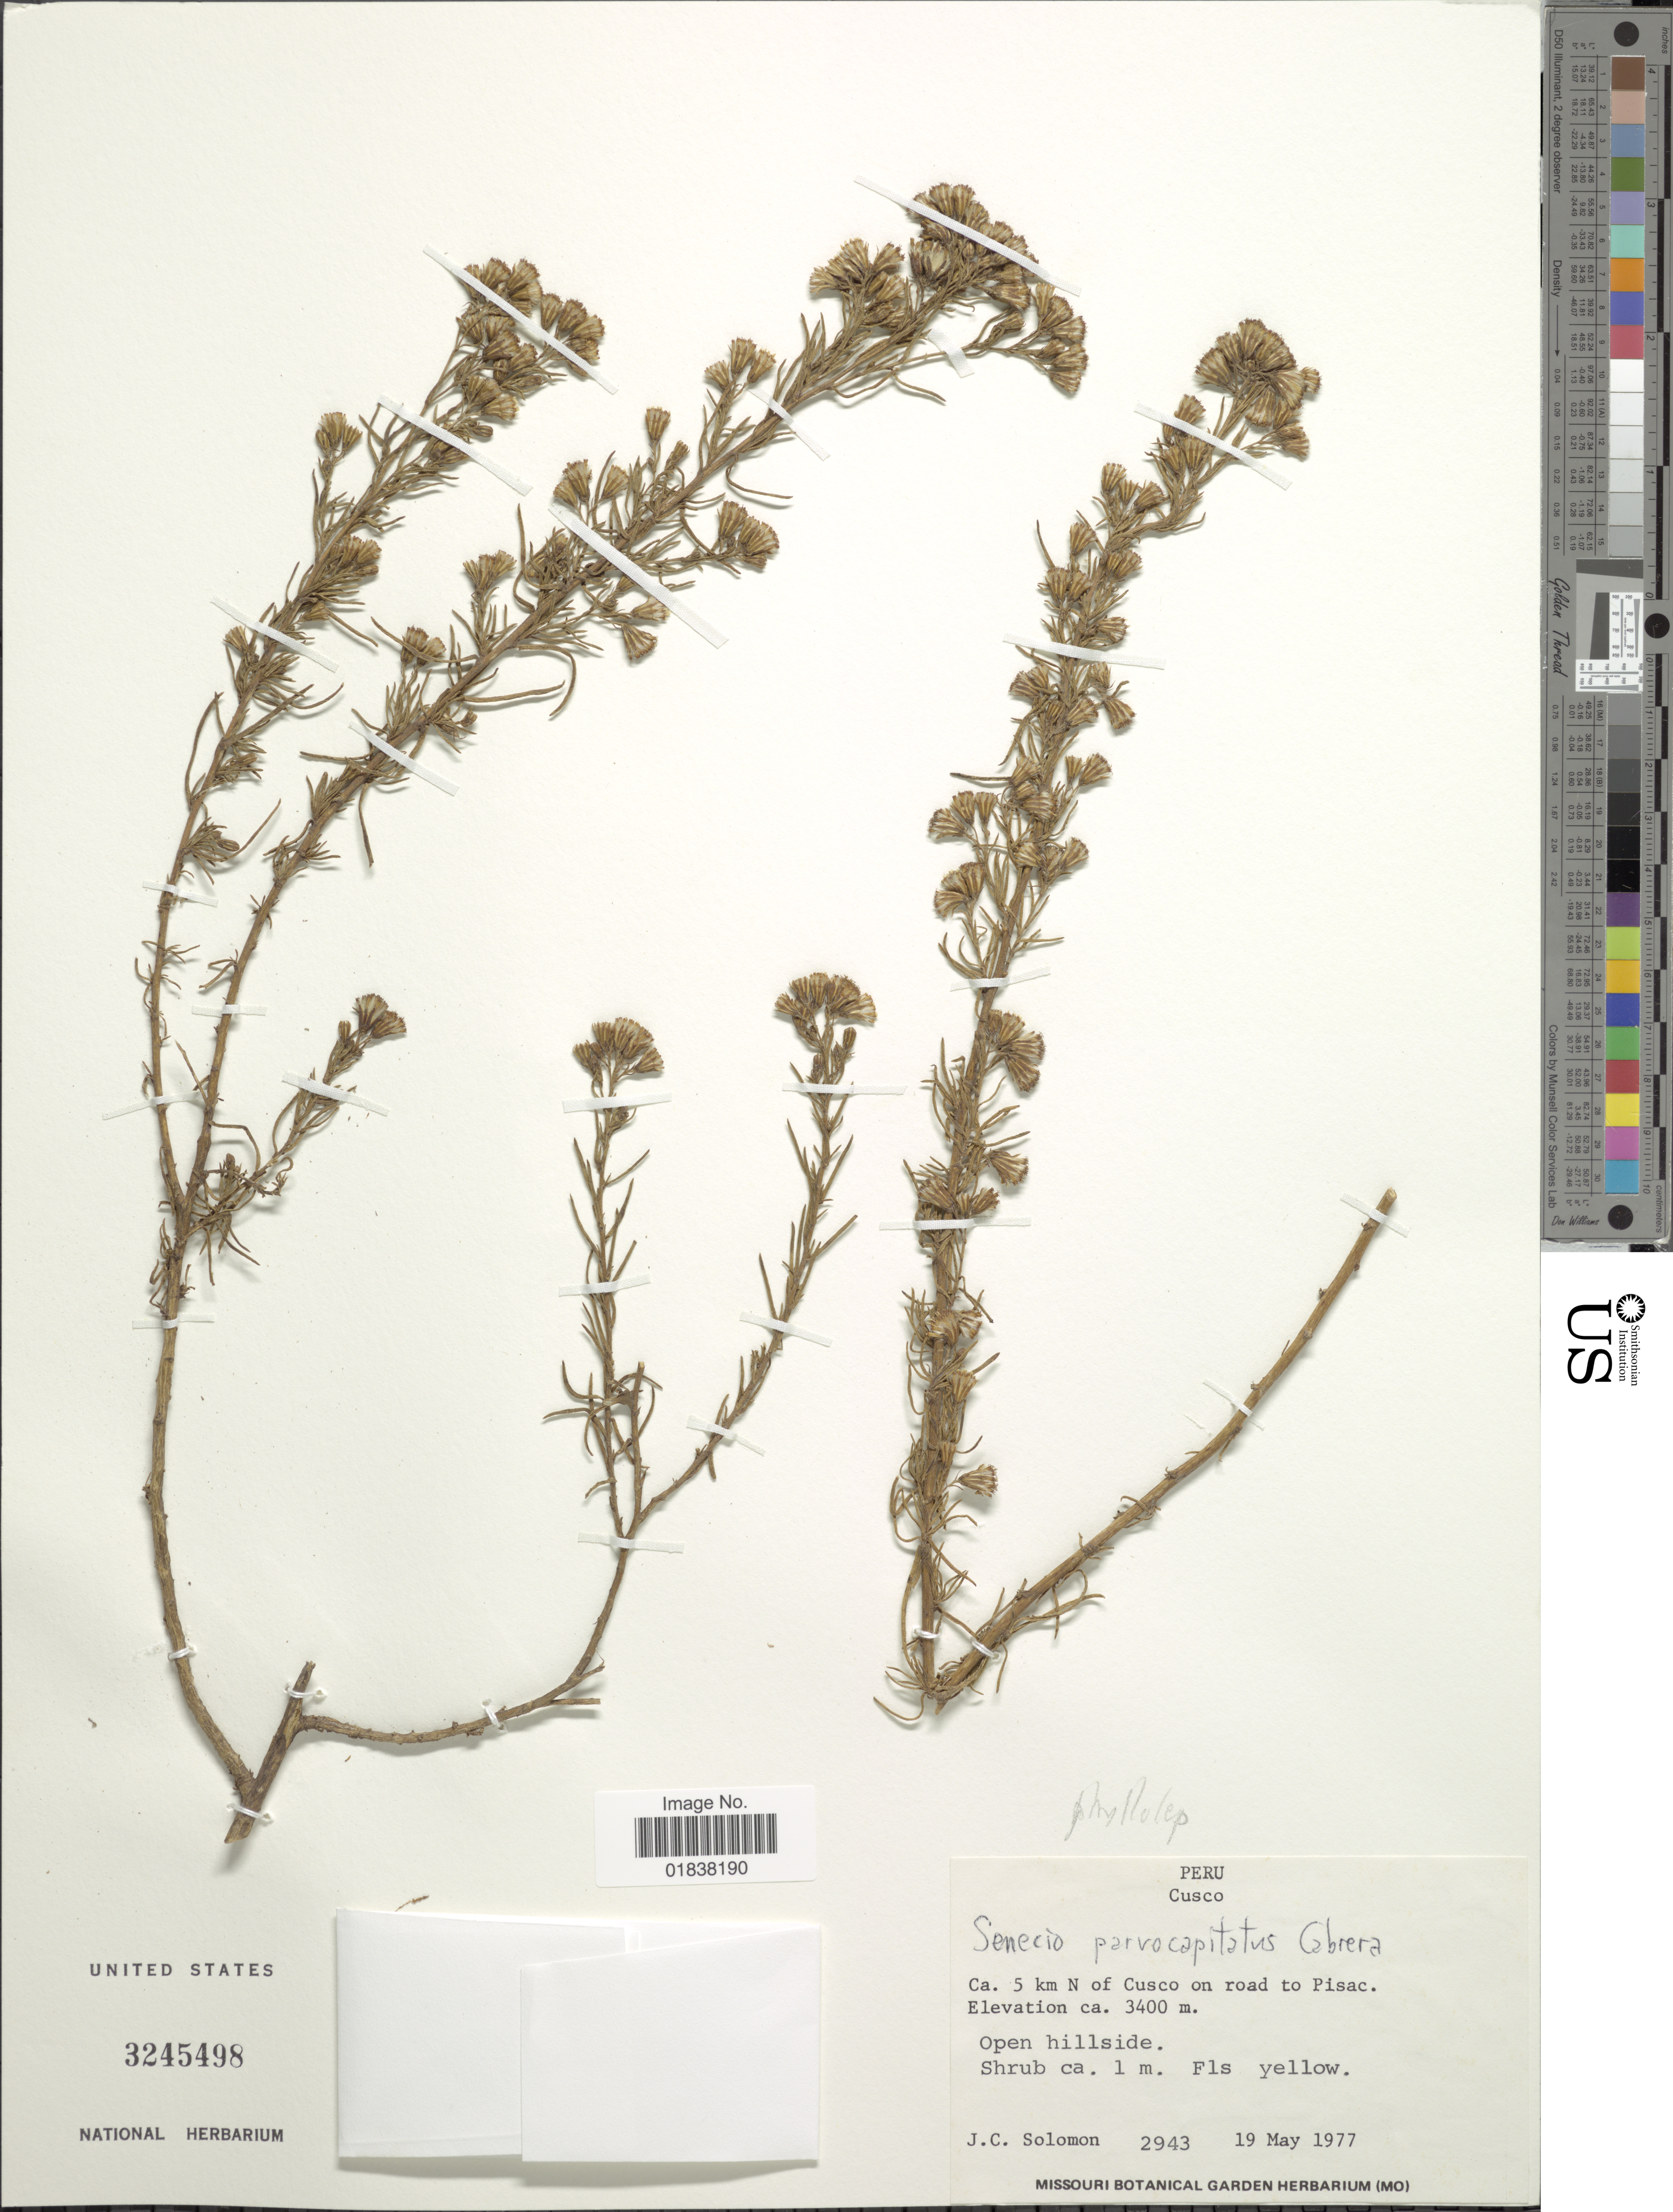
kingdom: Plantae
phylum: Tracheophyta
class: Magnoliopsida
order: Asterales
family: Asteraceae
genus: Senecio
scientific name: Senecio parvocapitatus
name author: Cabrera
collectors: J. C. Solomon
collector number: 2943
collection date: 1977-05-19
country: Peru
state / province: Cusco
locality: Ca 5 km N of Cusco on road to Pisac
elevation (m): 3400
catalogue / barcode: US 3245498